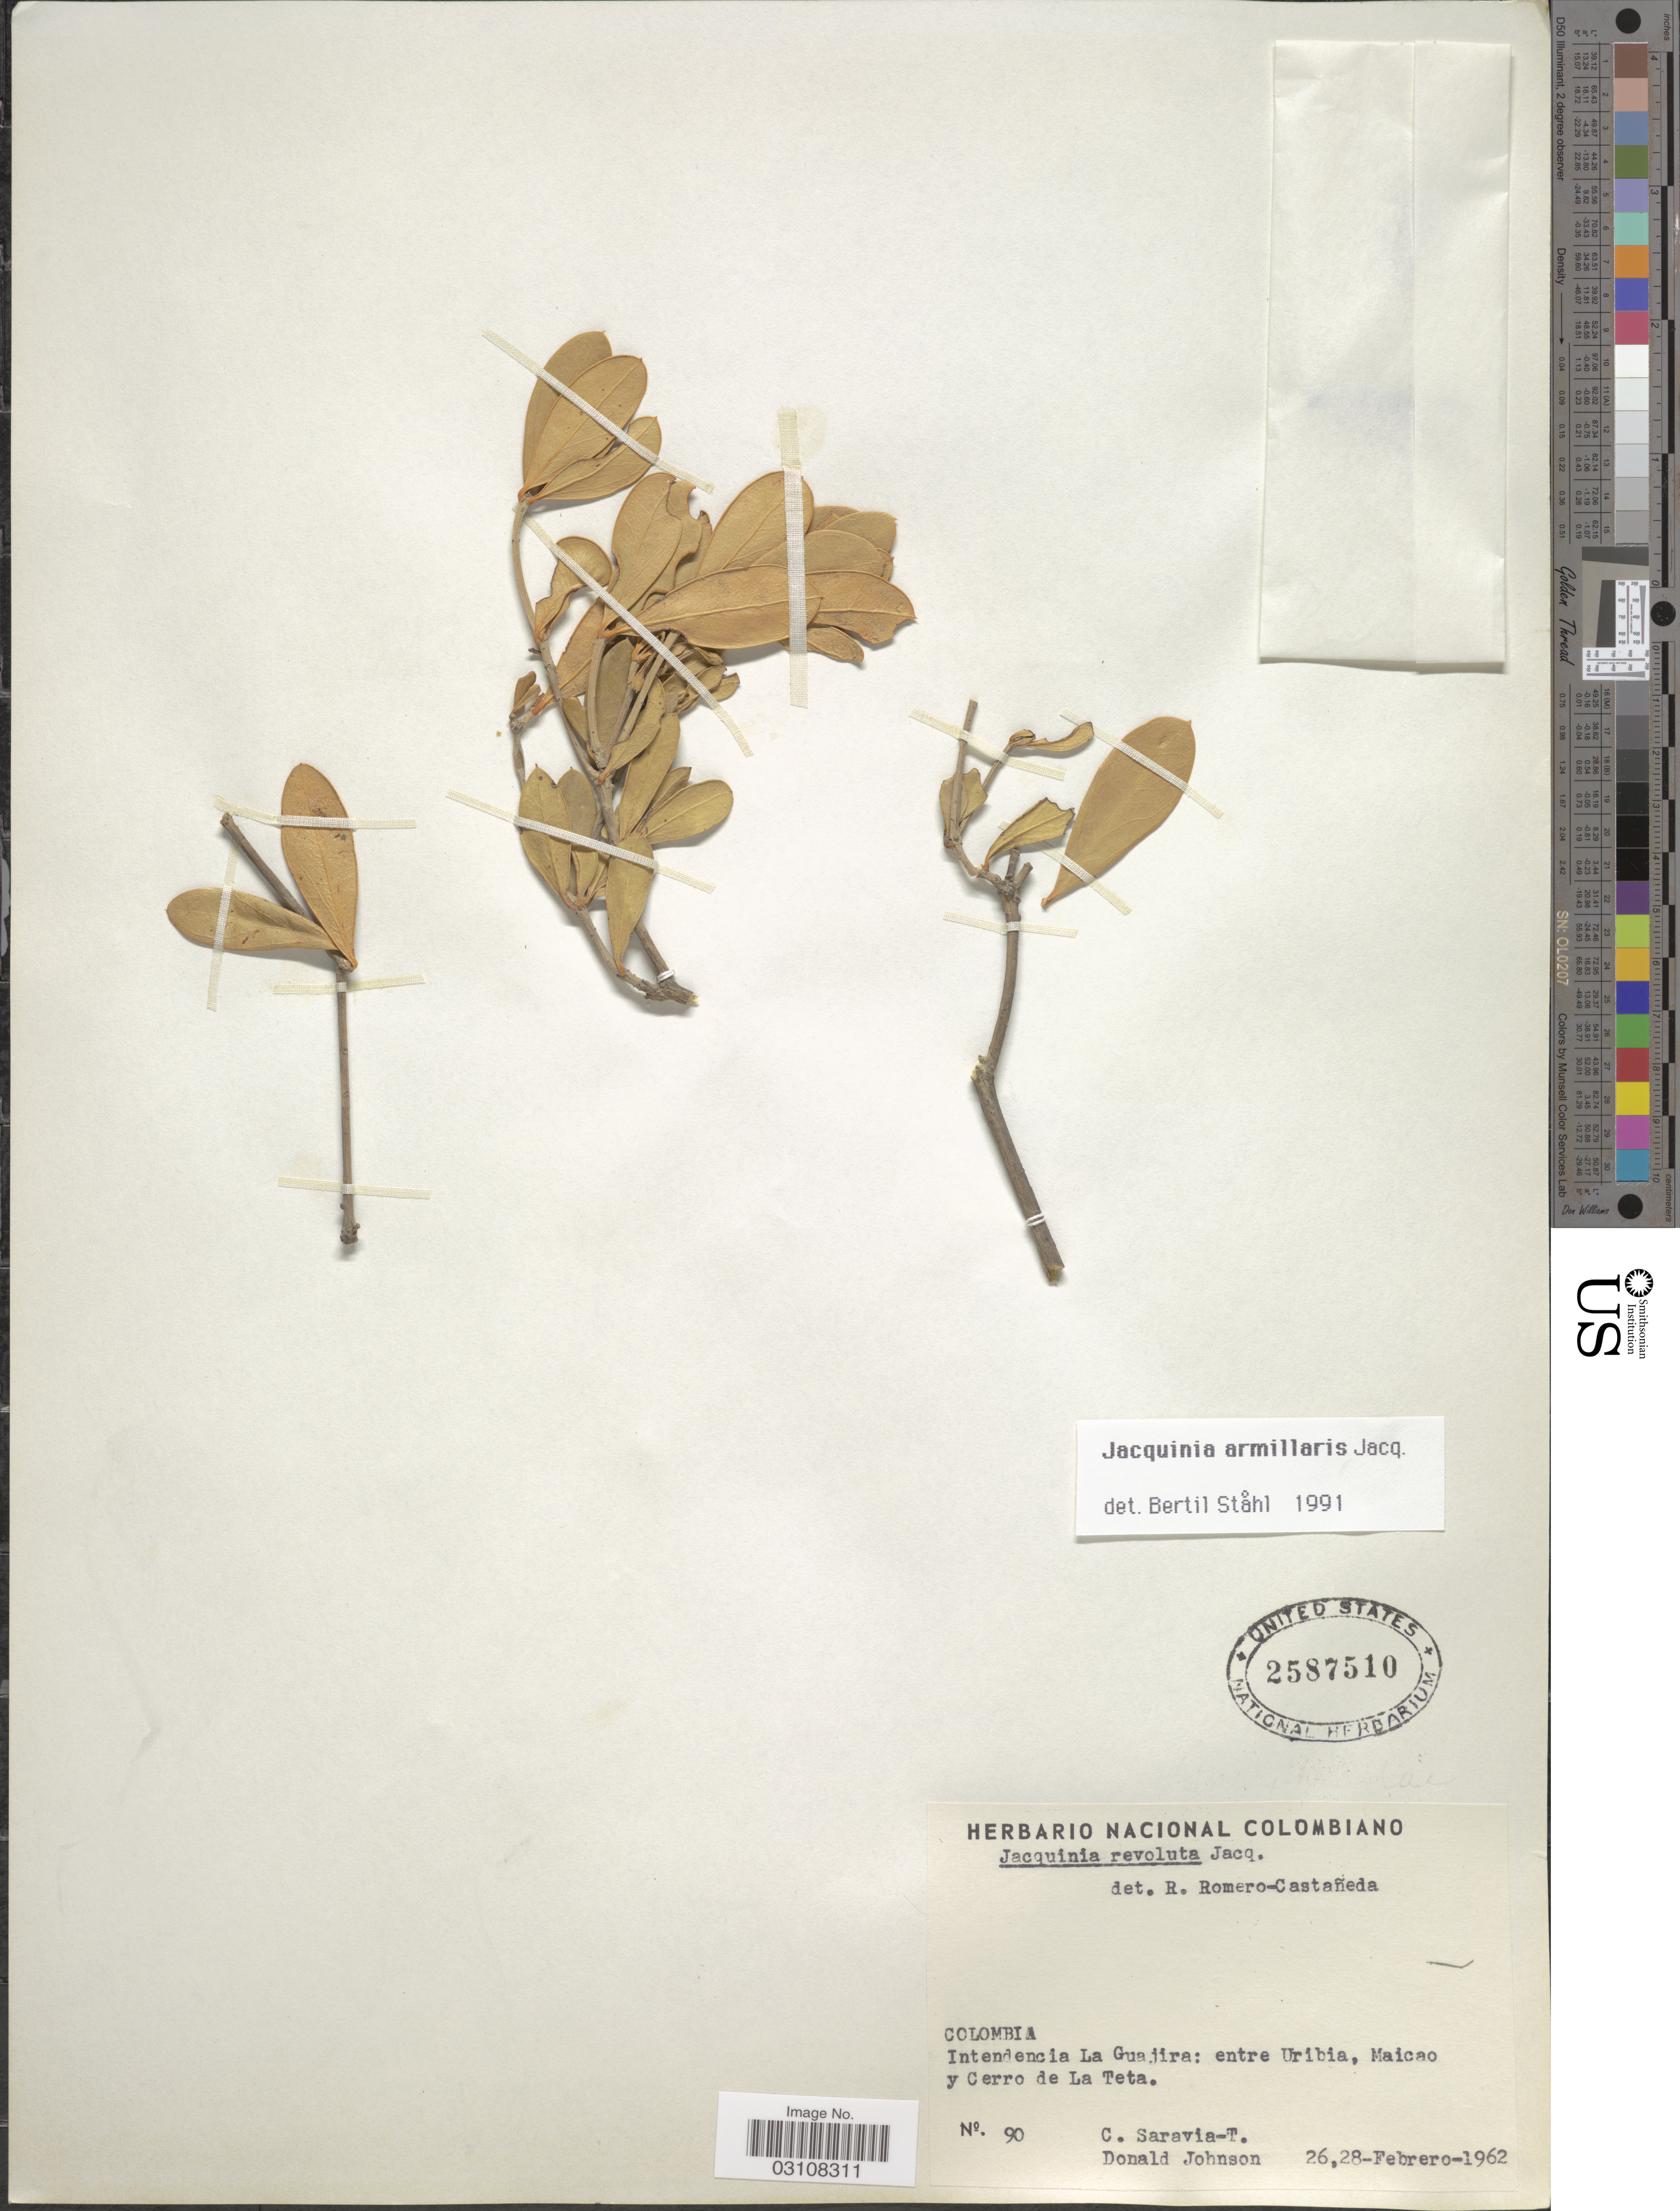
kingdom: Plantae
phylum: Tracheophyta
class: Magnoliopsida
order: Ericales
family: Primulaceae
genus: Jacquinia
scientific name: Jacquinia armillaris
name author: Jacq.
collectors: C. Saravia T.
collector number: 90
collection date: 1962-02-26/1962-02-28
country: Colombia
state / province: La Guajira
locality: Intendencia La Guajira: entre Uribia, Maicao y Cerro de la Teta.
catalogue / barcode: US 2587510